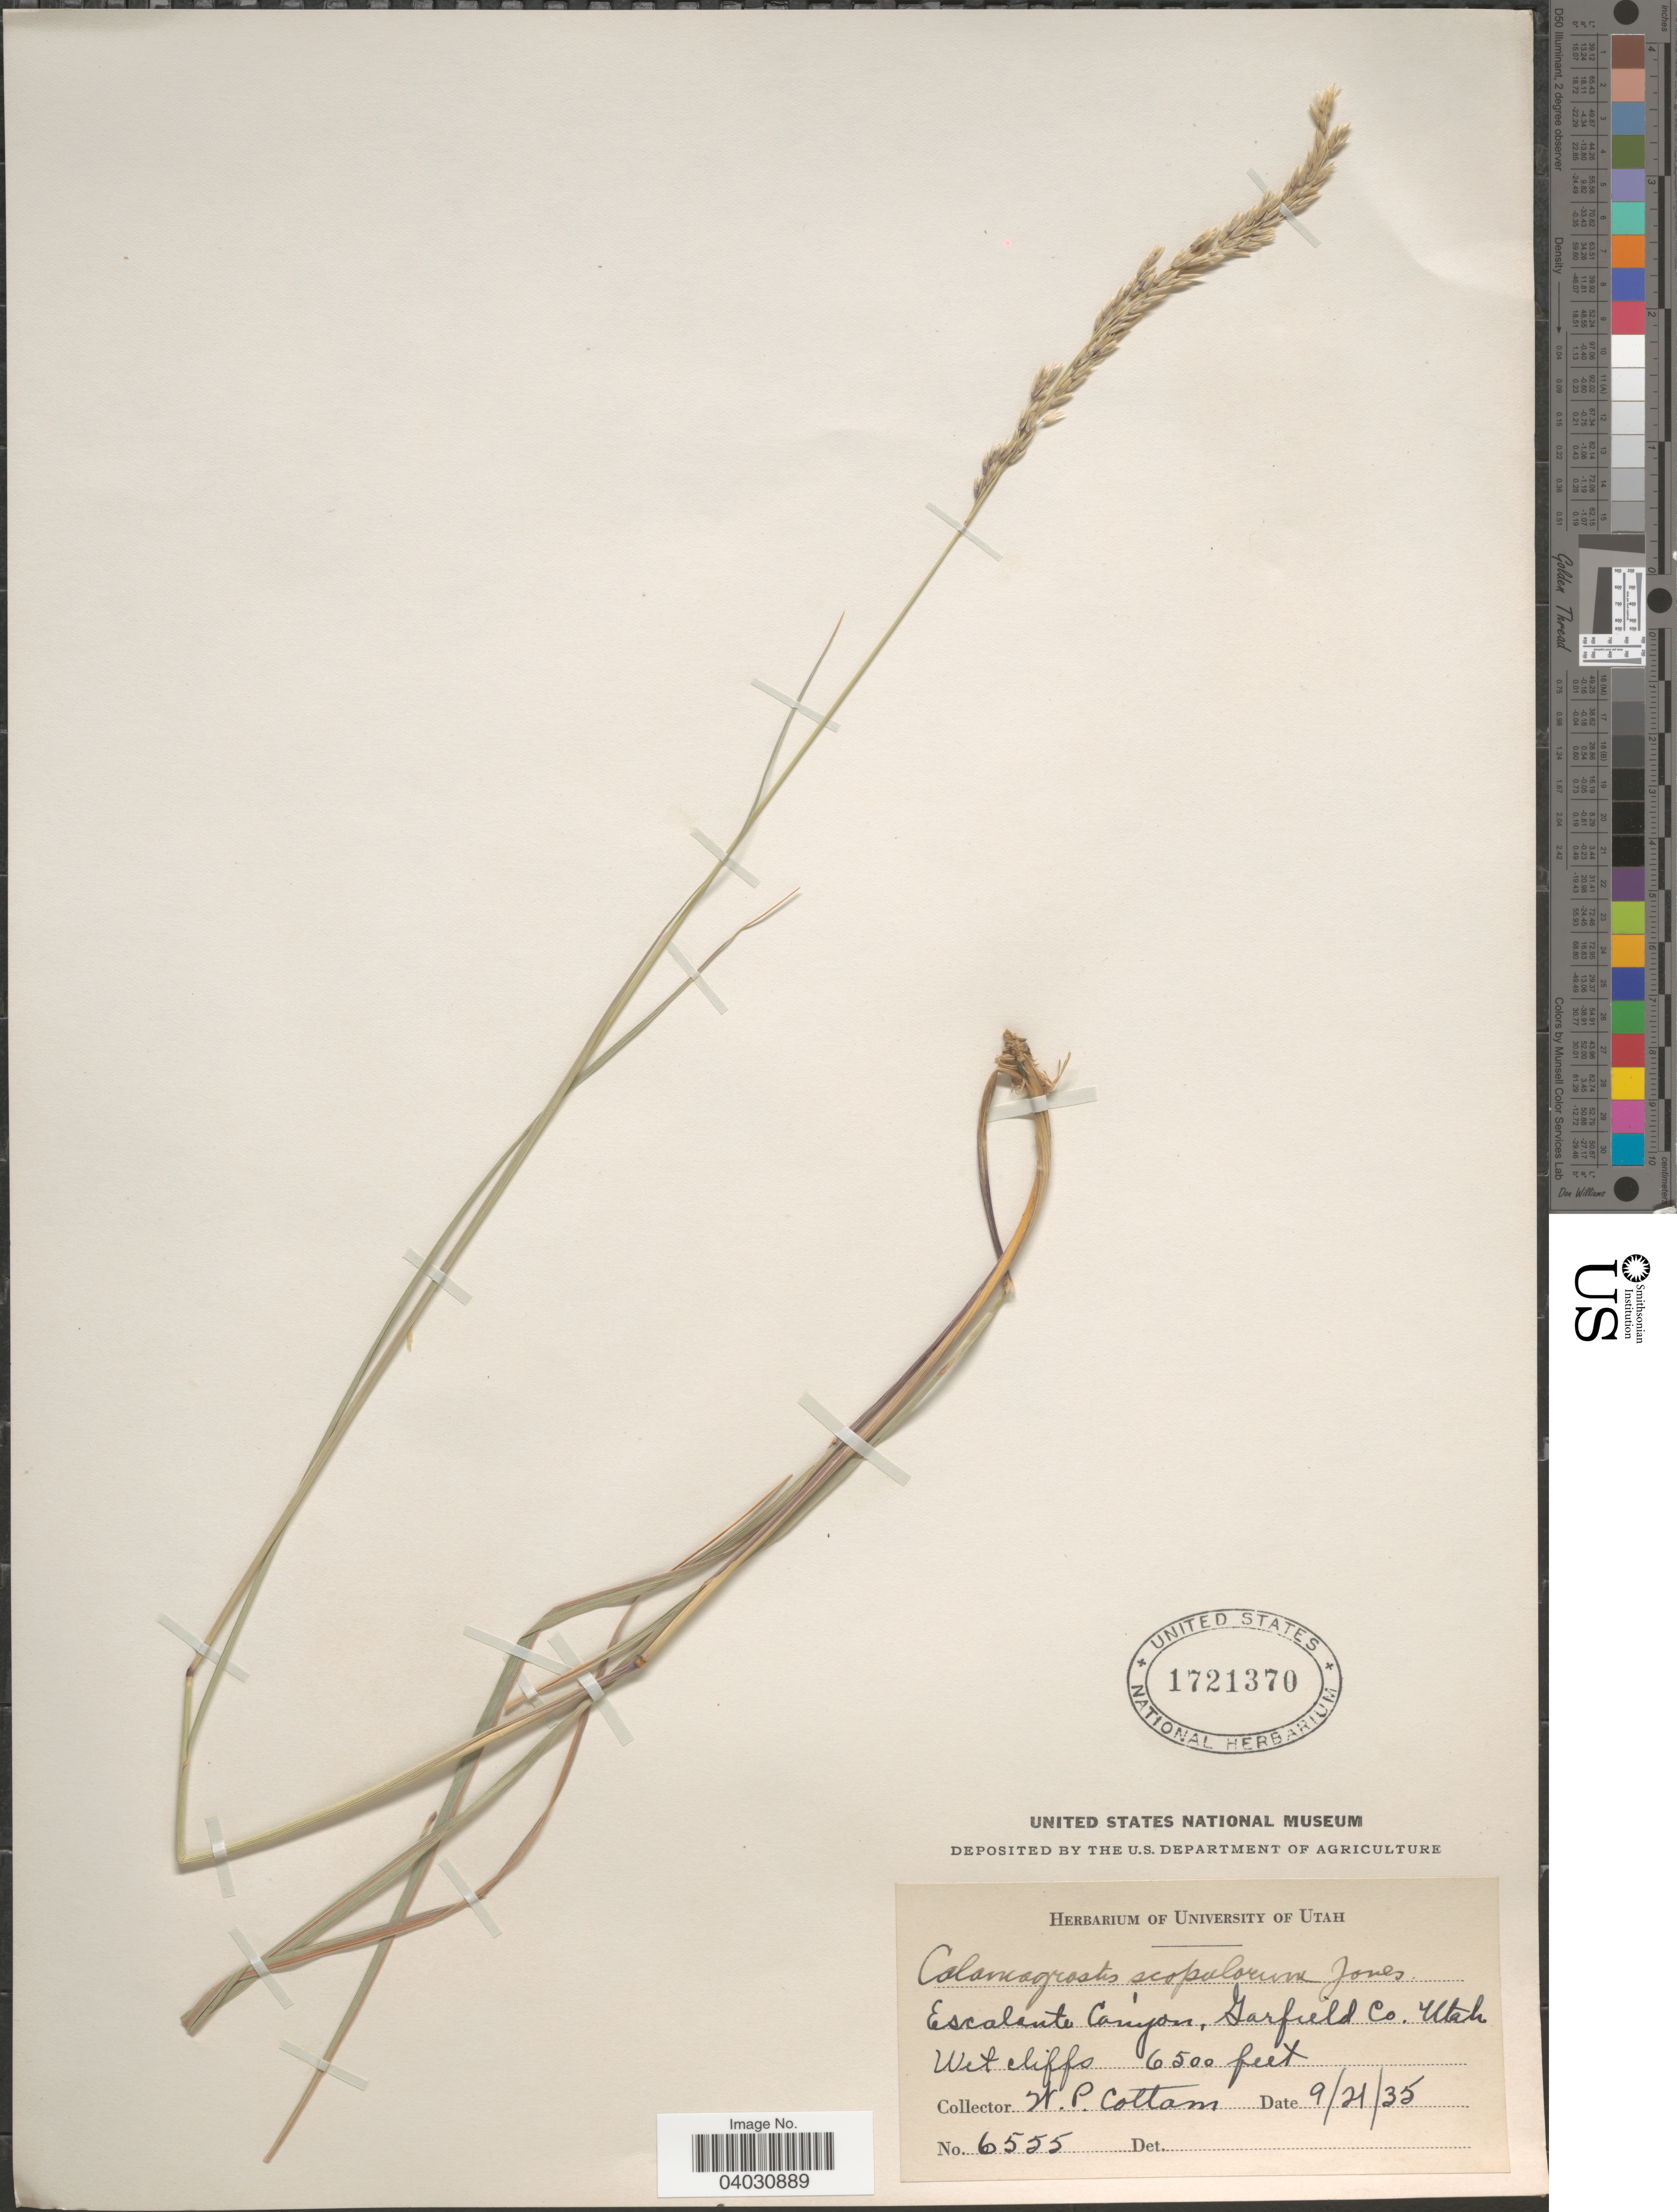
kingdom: Plantae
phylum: Tracheophyta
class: Liliopsida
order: Poales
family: Poaceae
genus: Calamagrostis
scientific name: Calamagrostis scopulorum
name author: M.E. Jones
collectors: W. Cottam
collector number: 6555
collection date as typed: Transcribed d/m/y: 21/9/35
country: United States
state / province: Utah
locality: Escalante Canyon, Garfield Co.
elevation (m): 1981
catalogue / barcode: US 1721370